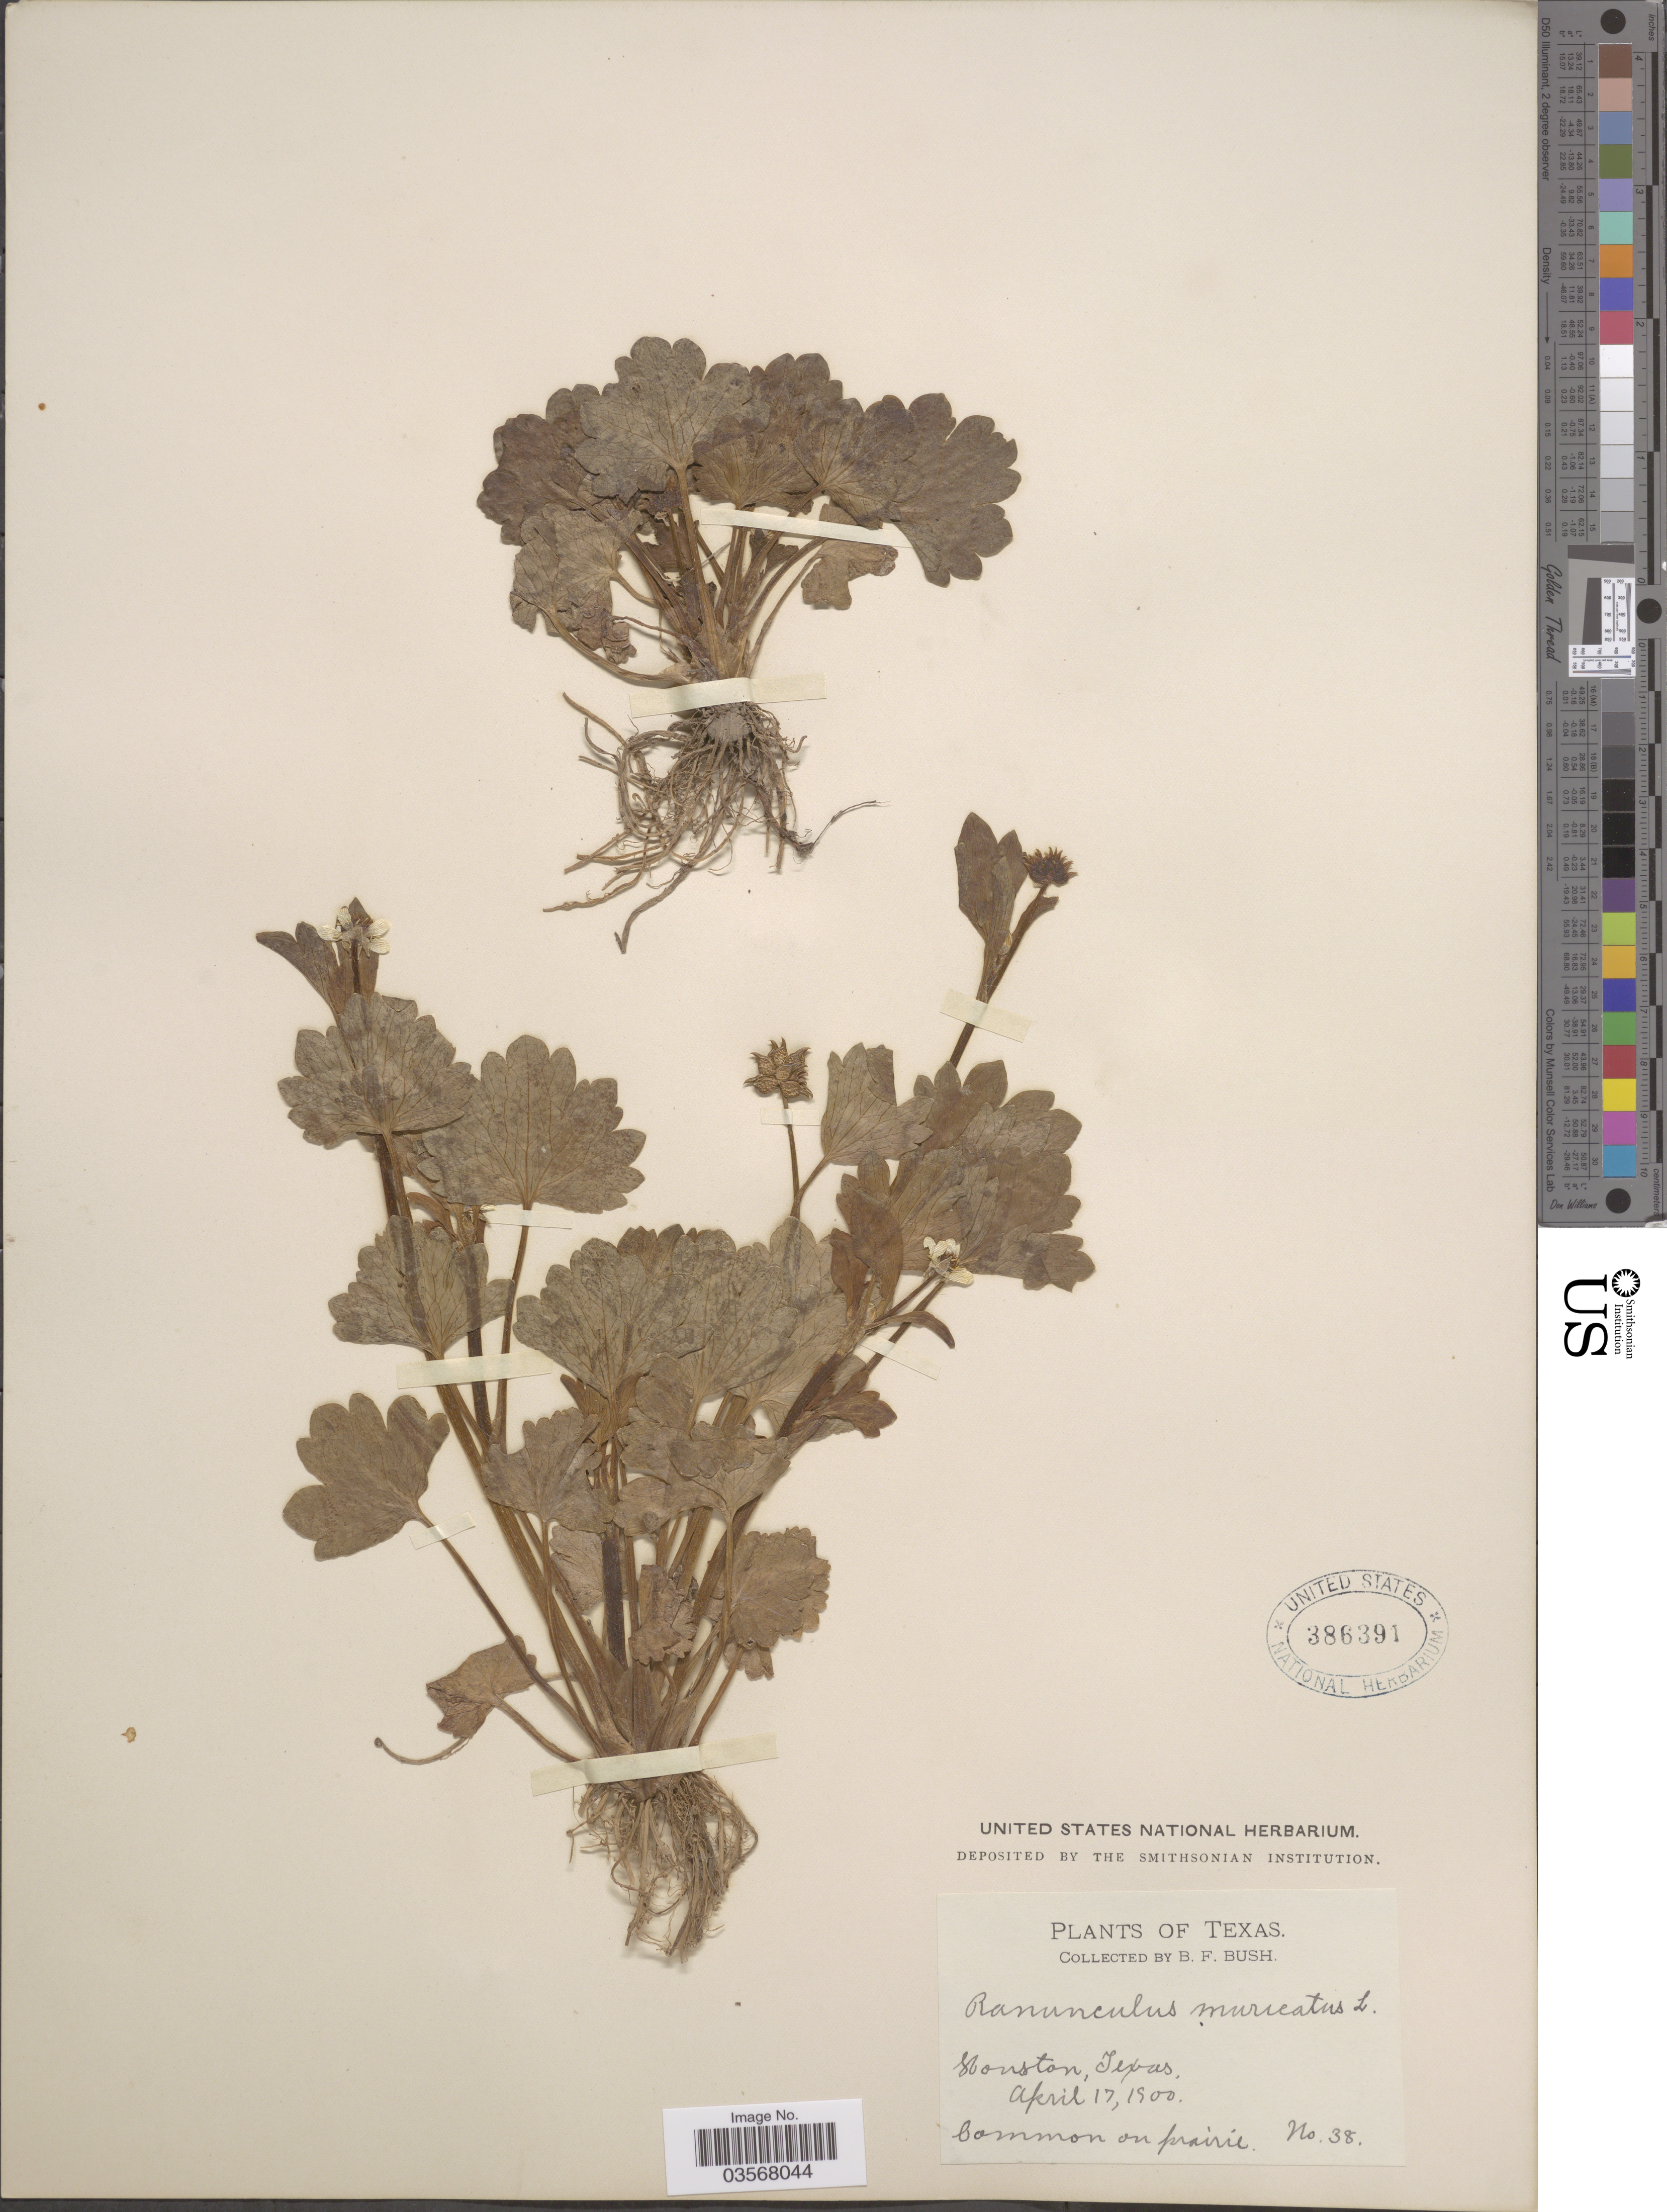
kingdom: Plantae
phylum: Tracheophyta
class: Magnoliopsida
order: Ranunculales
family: Ranunculaceae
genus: Ranunculus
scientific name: Ranunculus muricatus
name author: L.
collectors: B. F. Bush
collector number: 38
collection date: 1900-04-17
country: United States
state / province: Texas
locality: Houston, Texas.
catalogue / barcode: US 386391